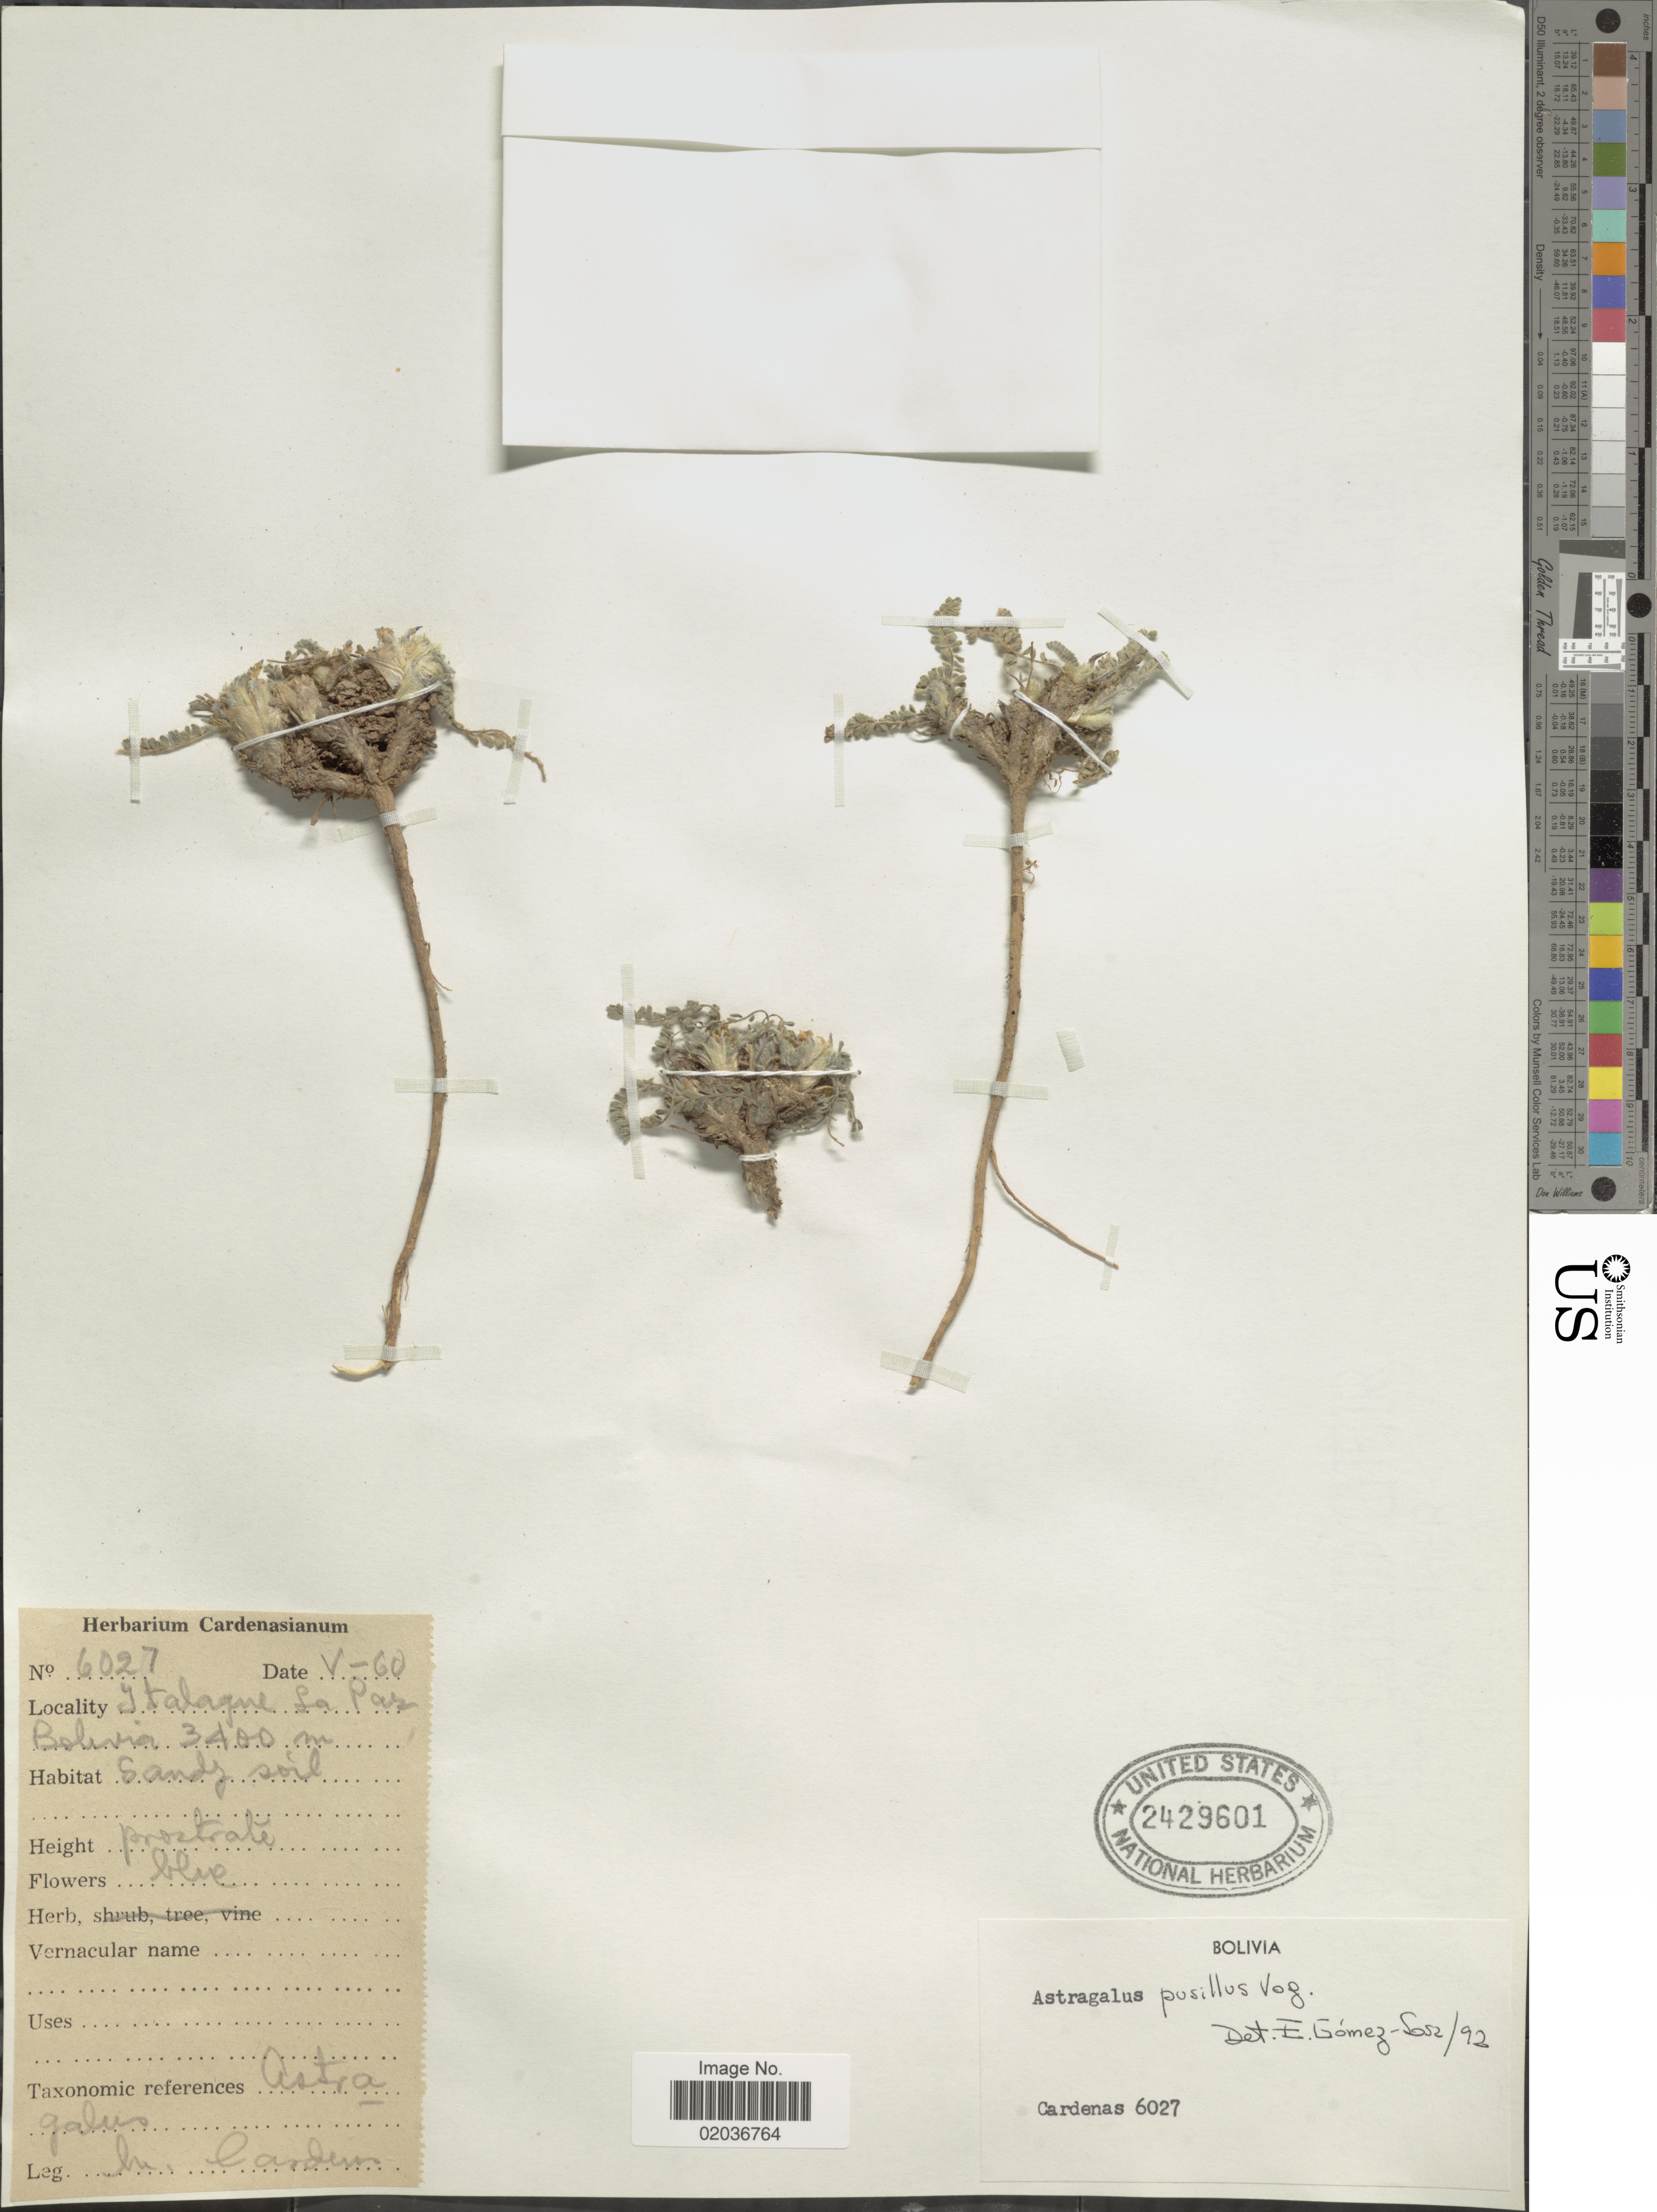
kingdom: Plantae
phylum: Tracheophyta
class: Magnoliopsida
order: Fabales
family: Fabaceae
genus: Astragalus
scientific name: Astragalus pusillus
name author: Vogel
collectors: M. Cárdenas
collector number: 6027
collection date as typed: Transcribed d/m/y: /5/60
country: Bolivia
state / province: La Paz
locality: Italque, la Paz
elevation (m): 3400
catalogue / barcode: US 2429601